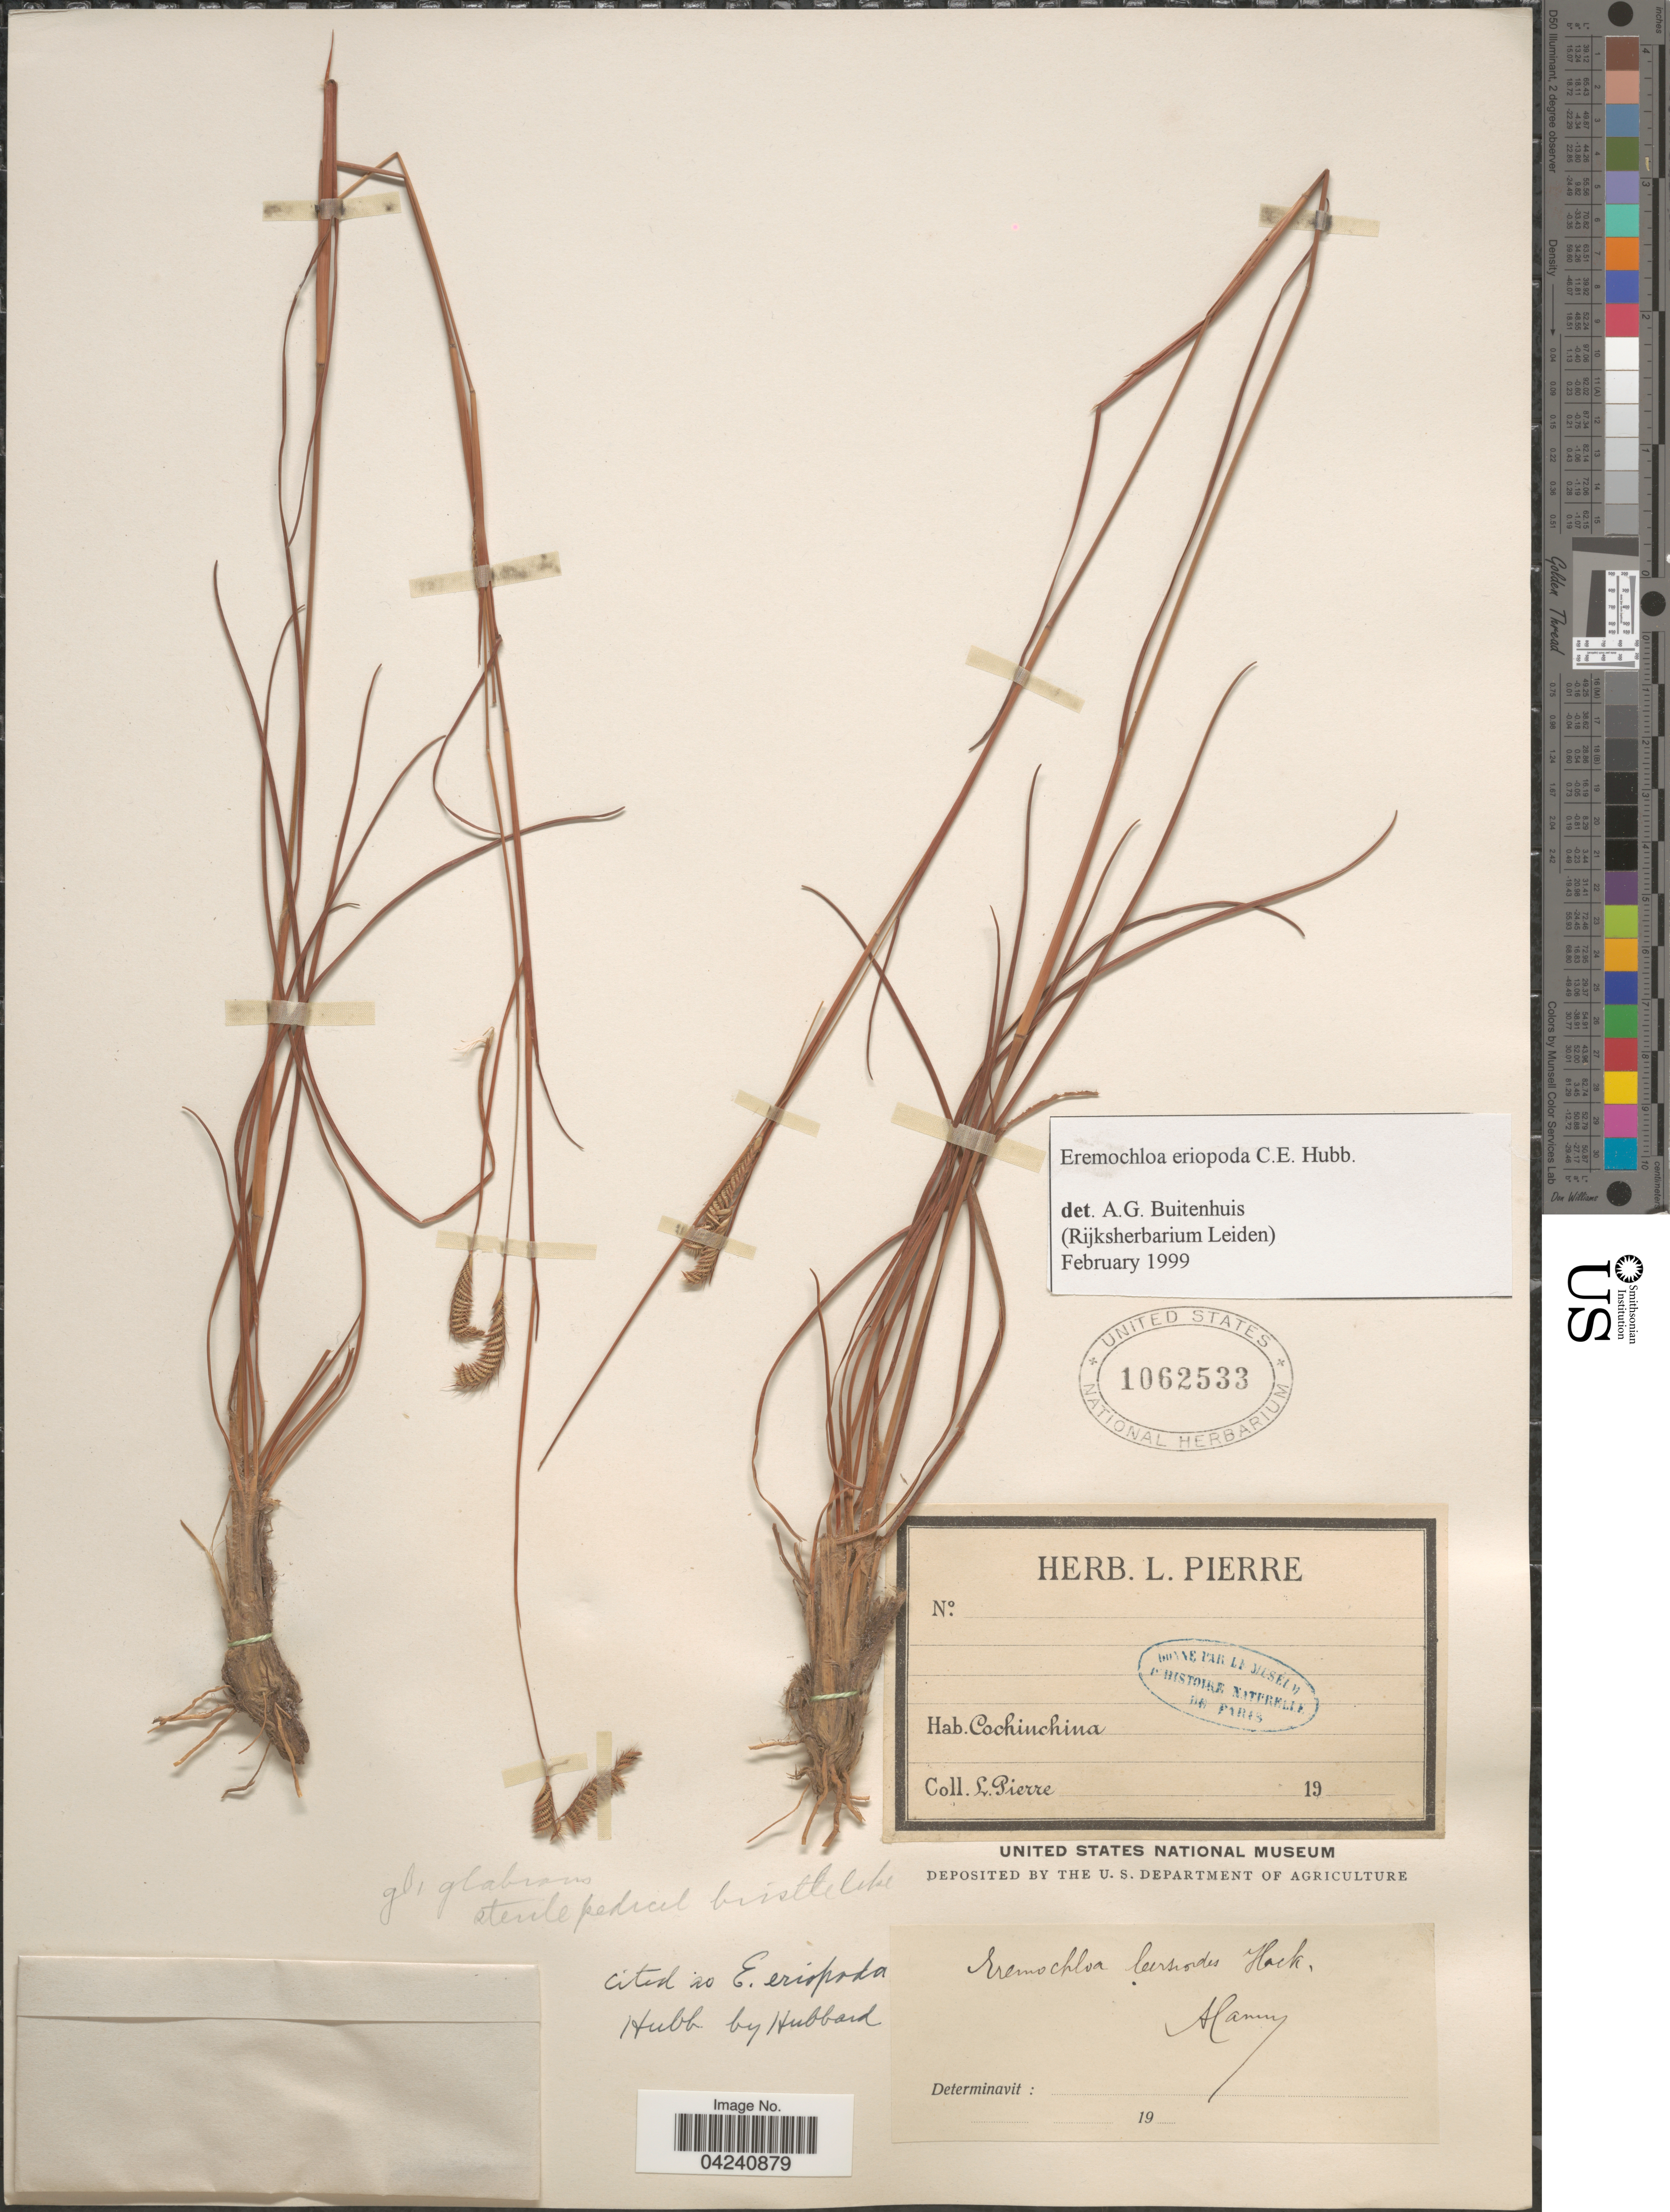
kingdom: Plantae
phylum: Tracheophyta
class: Liliopsida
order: Poales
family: Poaceae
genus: Eremochloa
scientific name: Eremochloa eriopoda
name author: C. E. Hubb.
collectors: L. Pierre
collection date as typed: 19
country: Vietnam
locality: Cochinchina.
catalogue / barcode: US 1062533